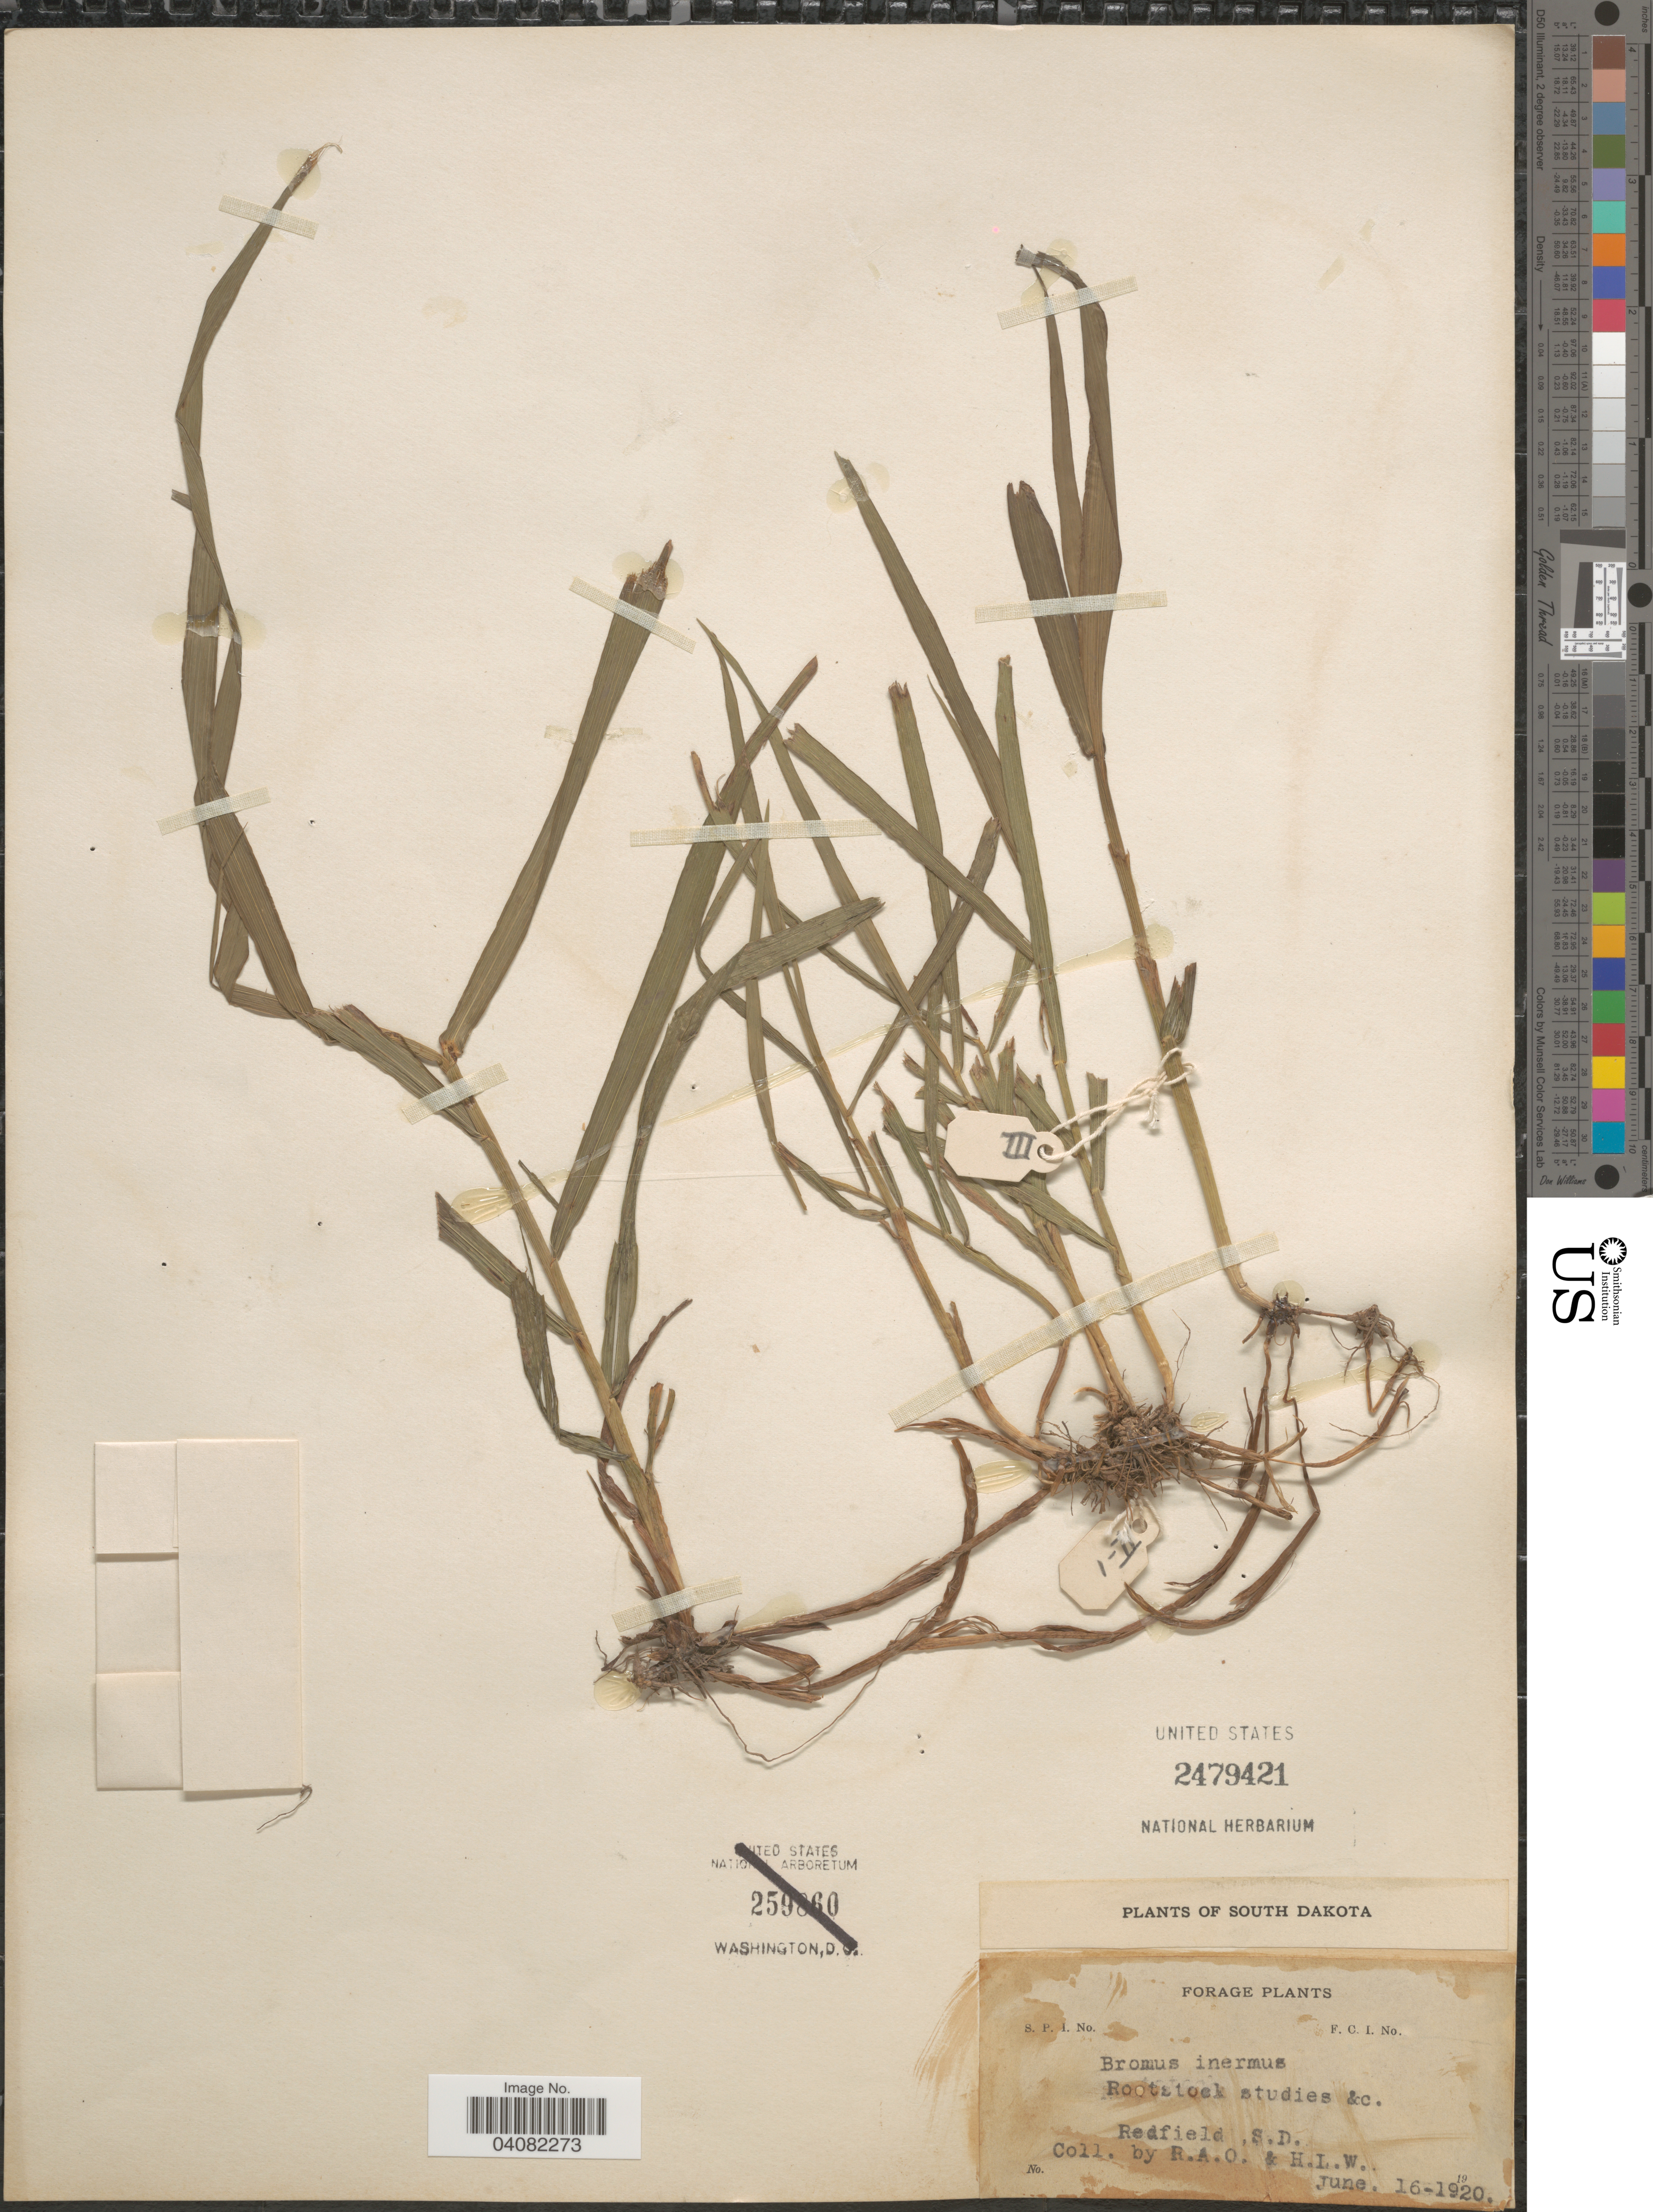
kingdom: Plantae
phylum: Tracheophyta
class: Liliopsida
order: Poales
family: Poaceae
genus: Bromus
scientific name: Bromus inermis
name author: Leyss.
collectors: R. A. O. & H. L. W.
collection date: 1920-06-16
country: United States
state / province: South Dakota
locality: Redfield.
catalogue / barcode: US 2479421